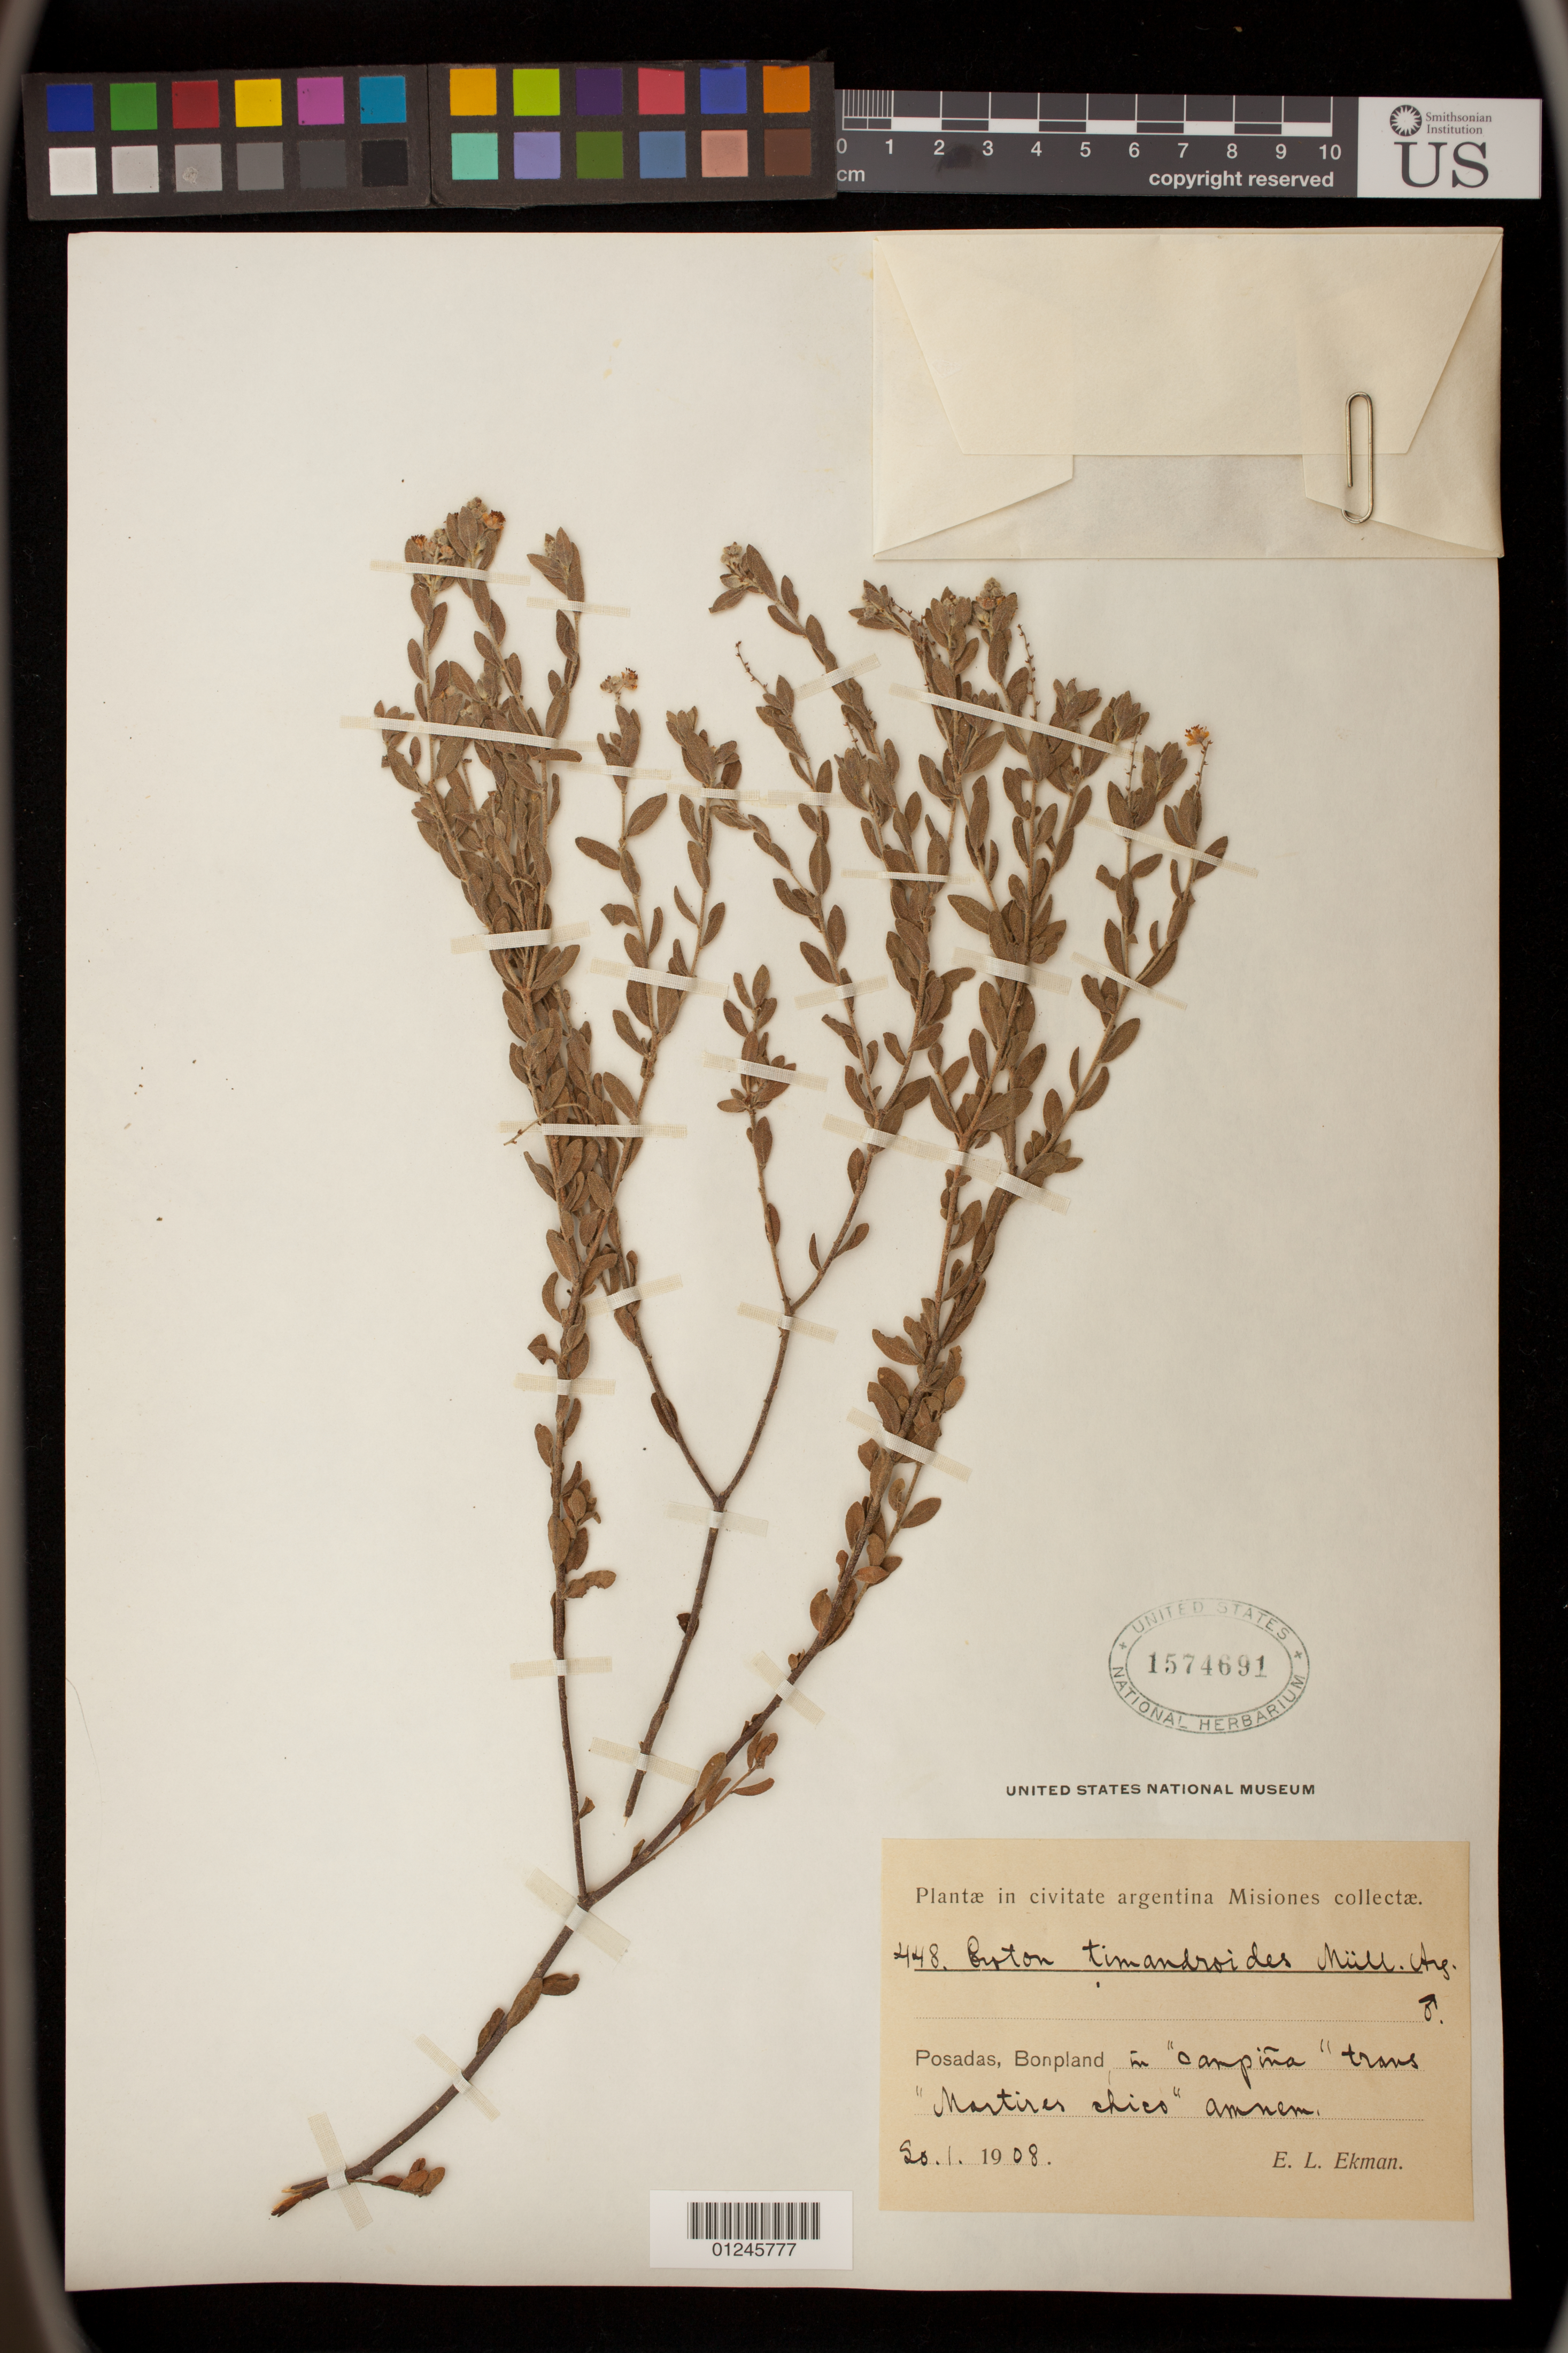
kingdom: Plantae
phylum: Tracheophyta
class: Magnoliopsida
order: Malpighiales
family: Euphorbiaceae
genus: Croton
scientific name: Croton timandroides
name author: (Didr.) Müll. Arg.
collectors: E. L. Ekman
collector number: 448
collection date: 1908-01-20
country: Argentina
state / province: Misiones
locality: Posadas, Bonpland, in "campina" trans "Martires chico" amnem.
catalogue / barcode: US 1574691